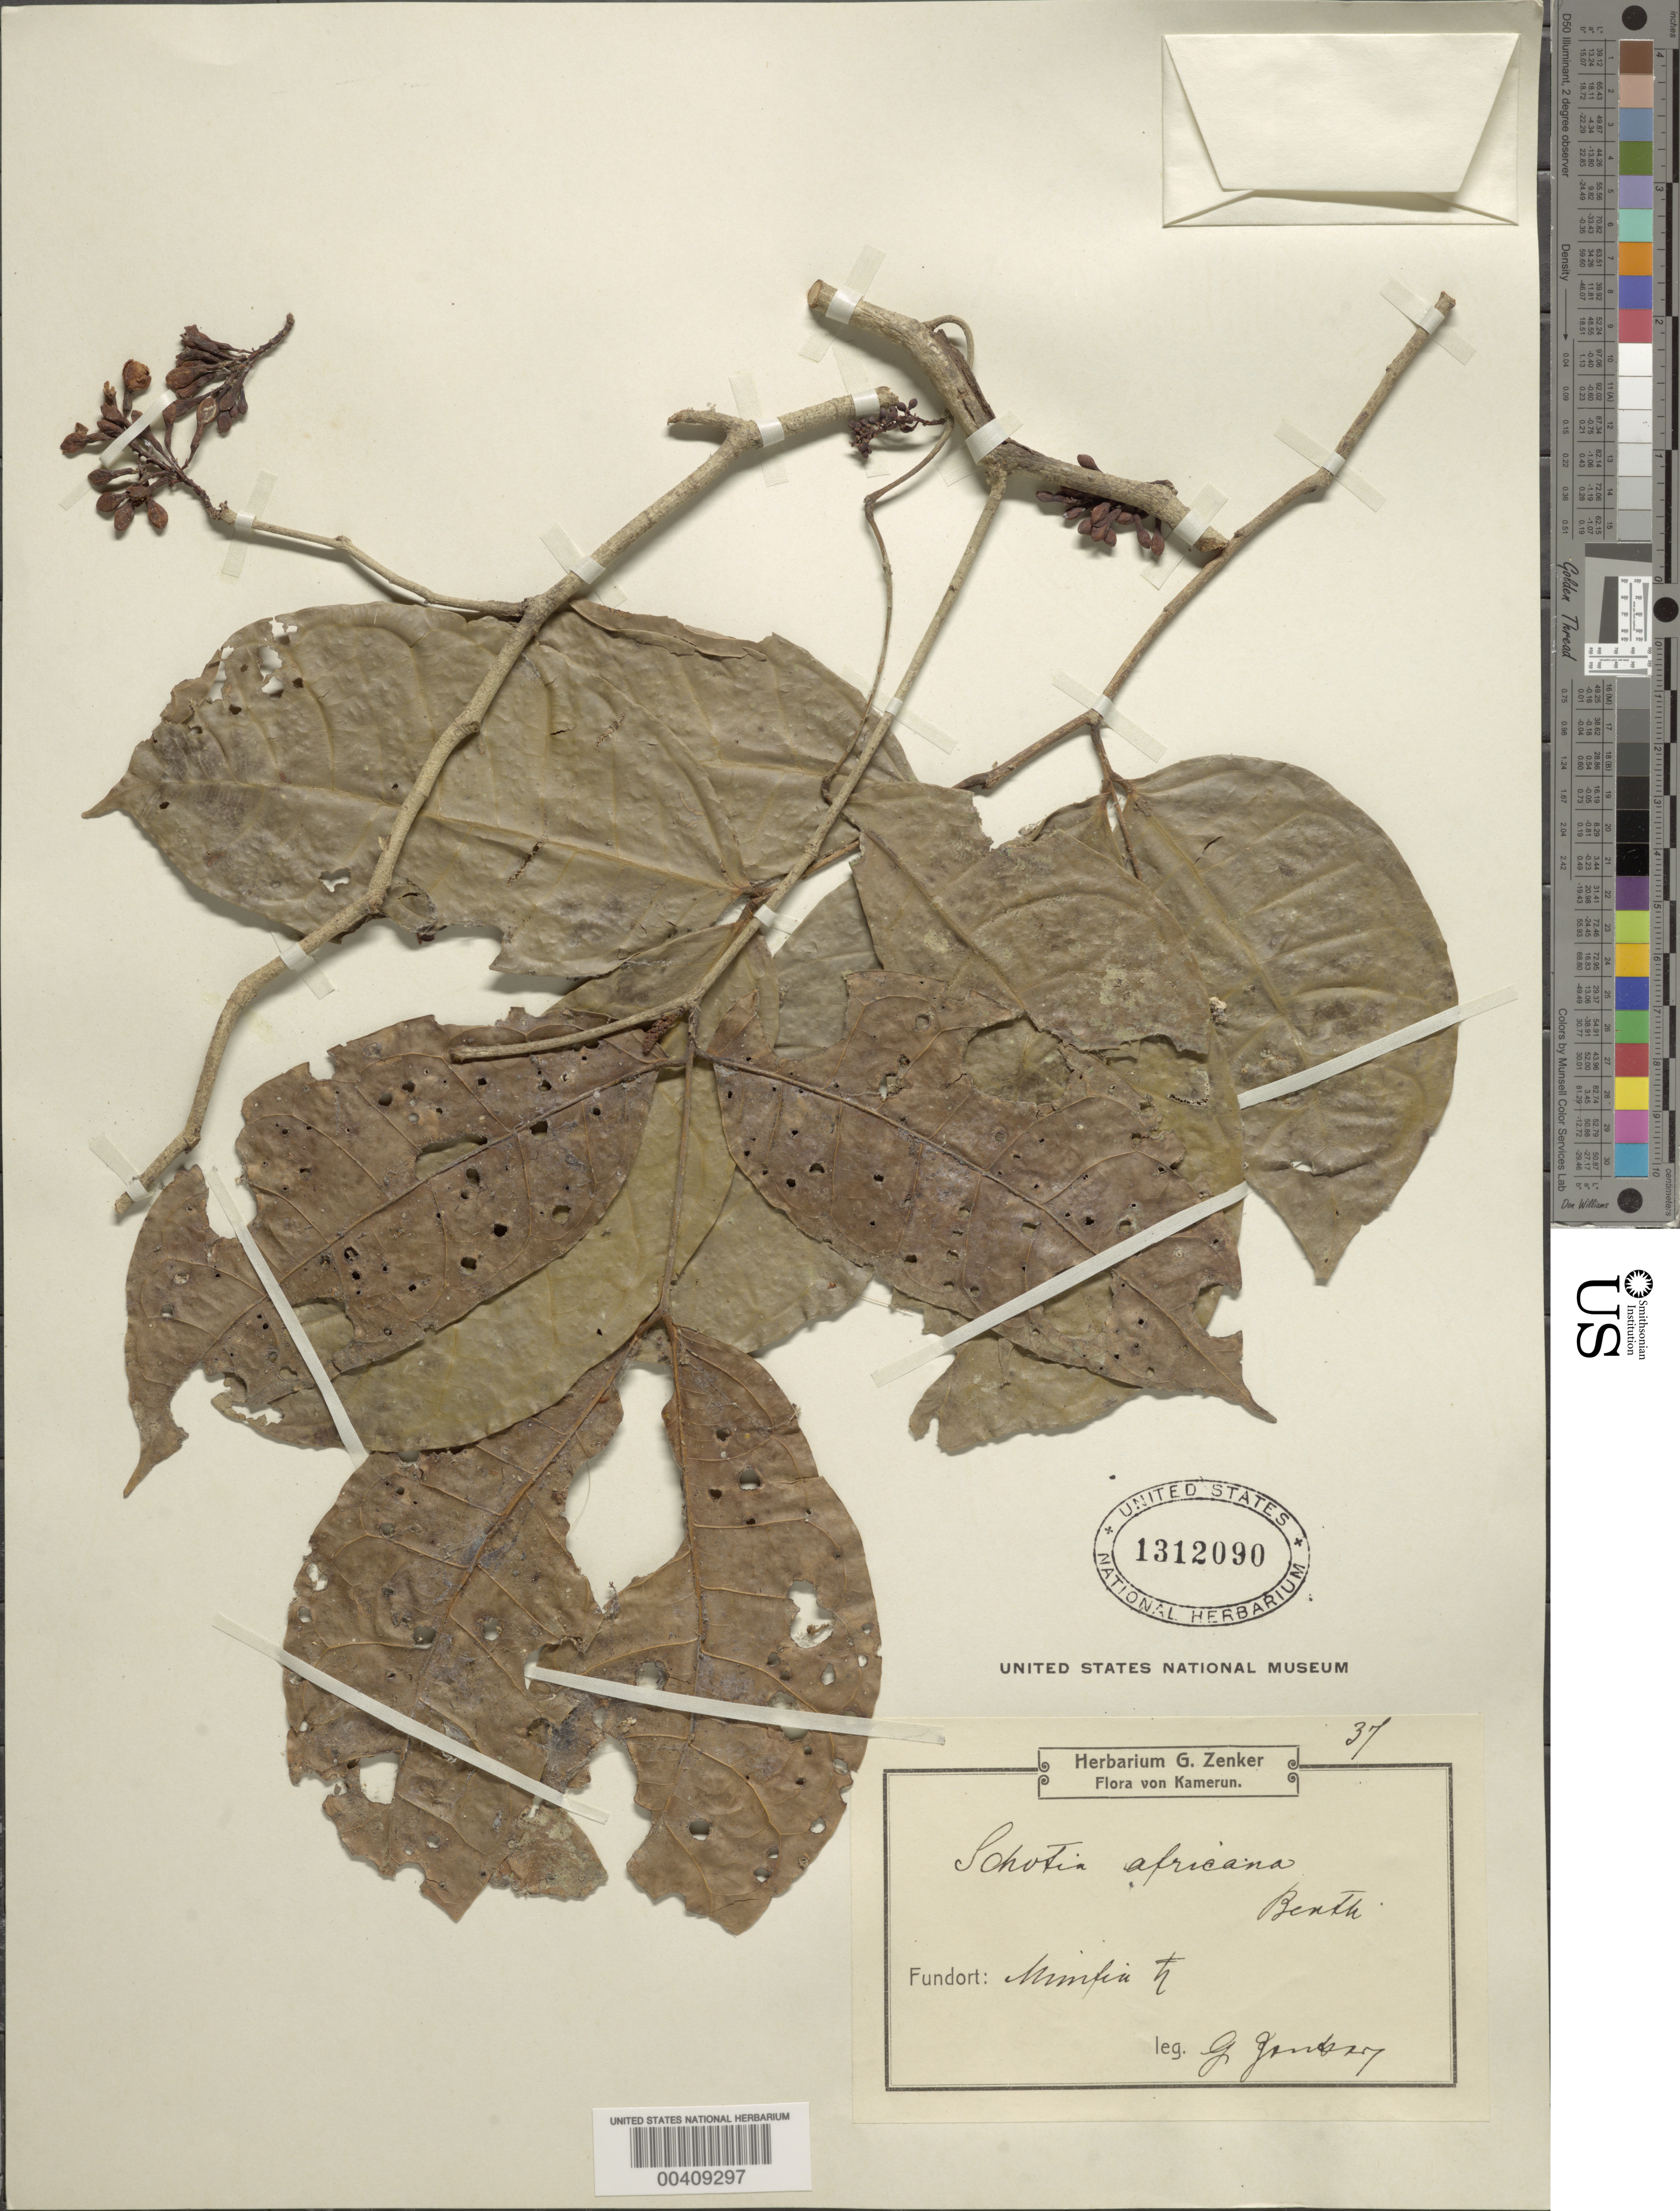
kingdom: Plantae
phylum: Tracheophyta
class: Magnoliopsida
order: Fabales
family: Fabaceae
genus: Schotia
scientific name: Schotia africana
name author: Keay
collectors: G. A. Zenker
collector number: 37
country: Cameroon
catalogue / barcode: US 1312090